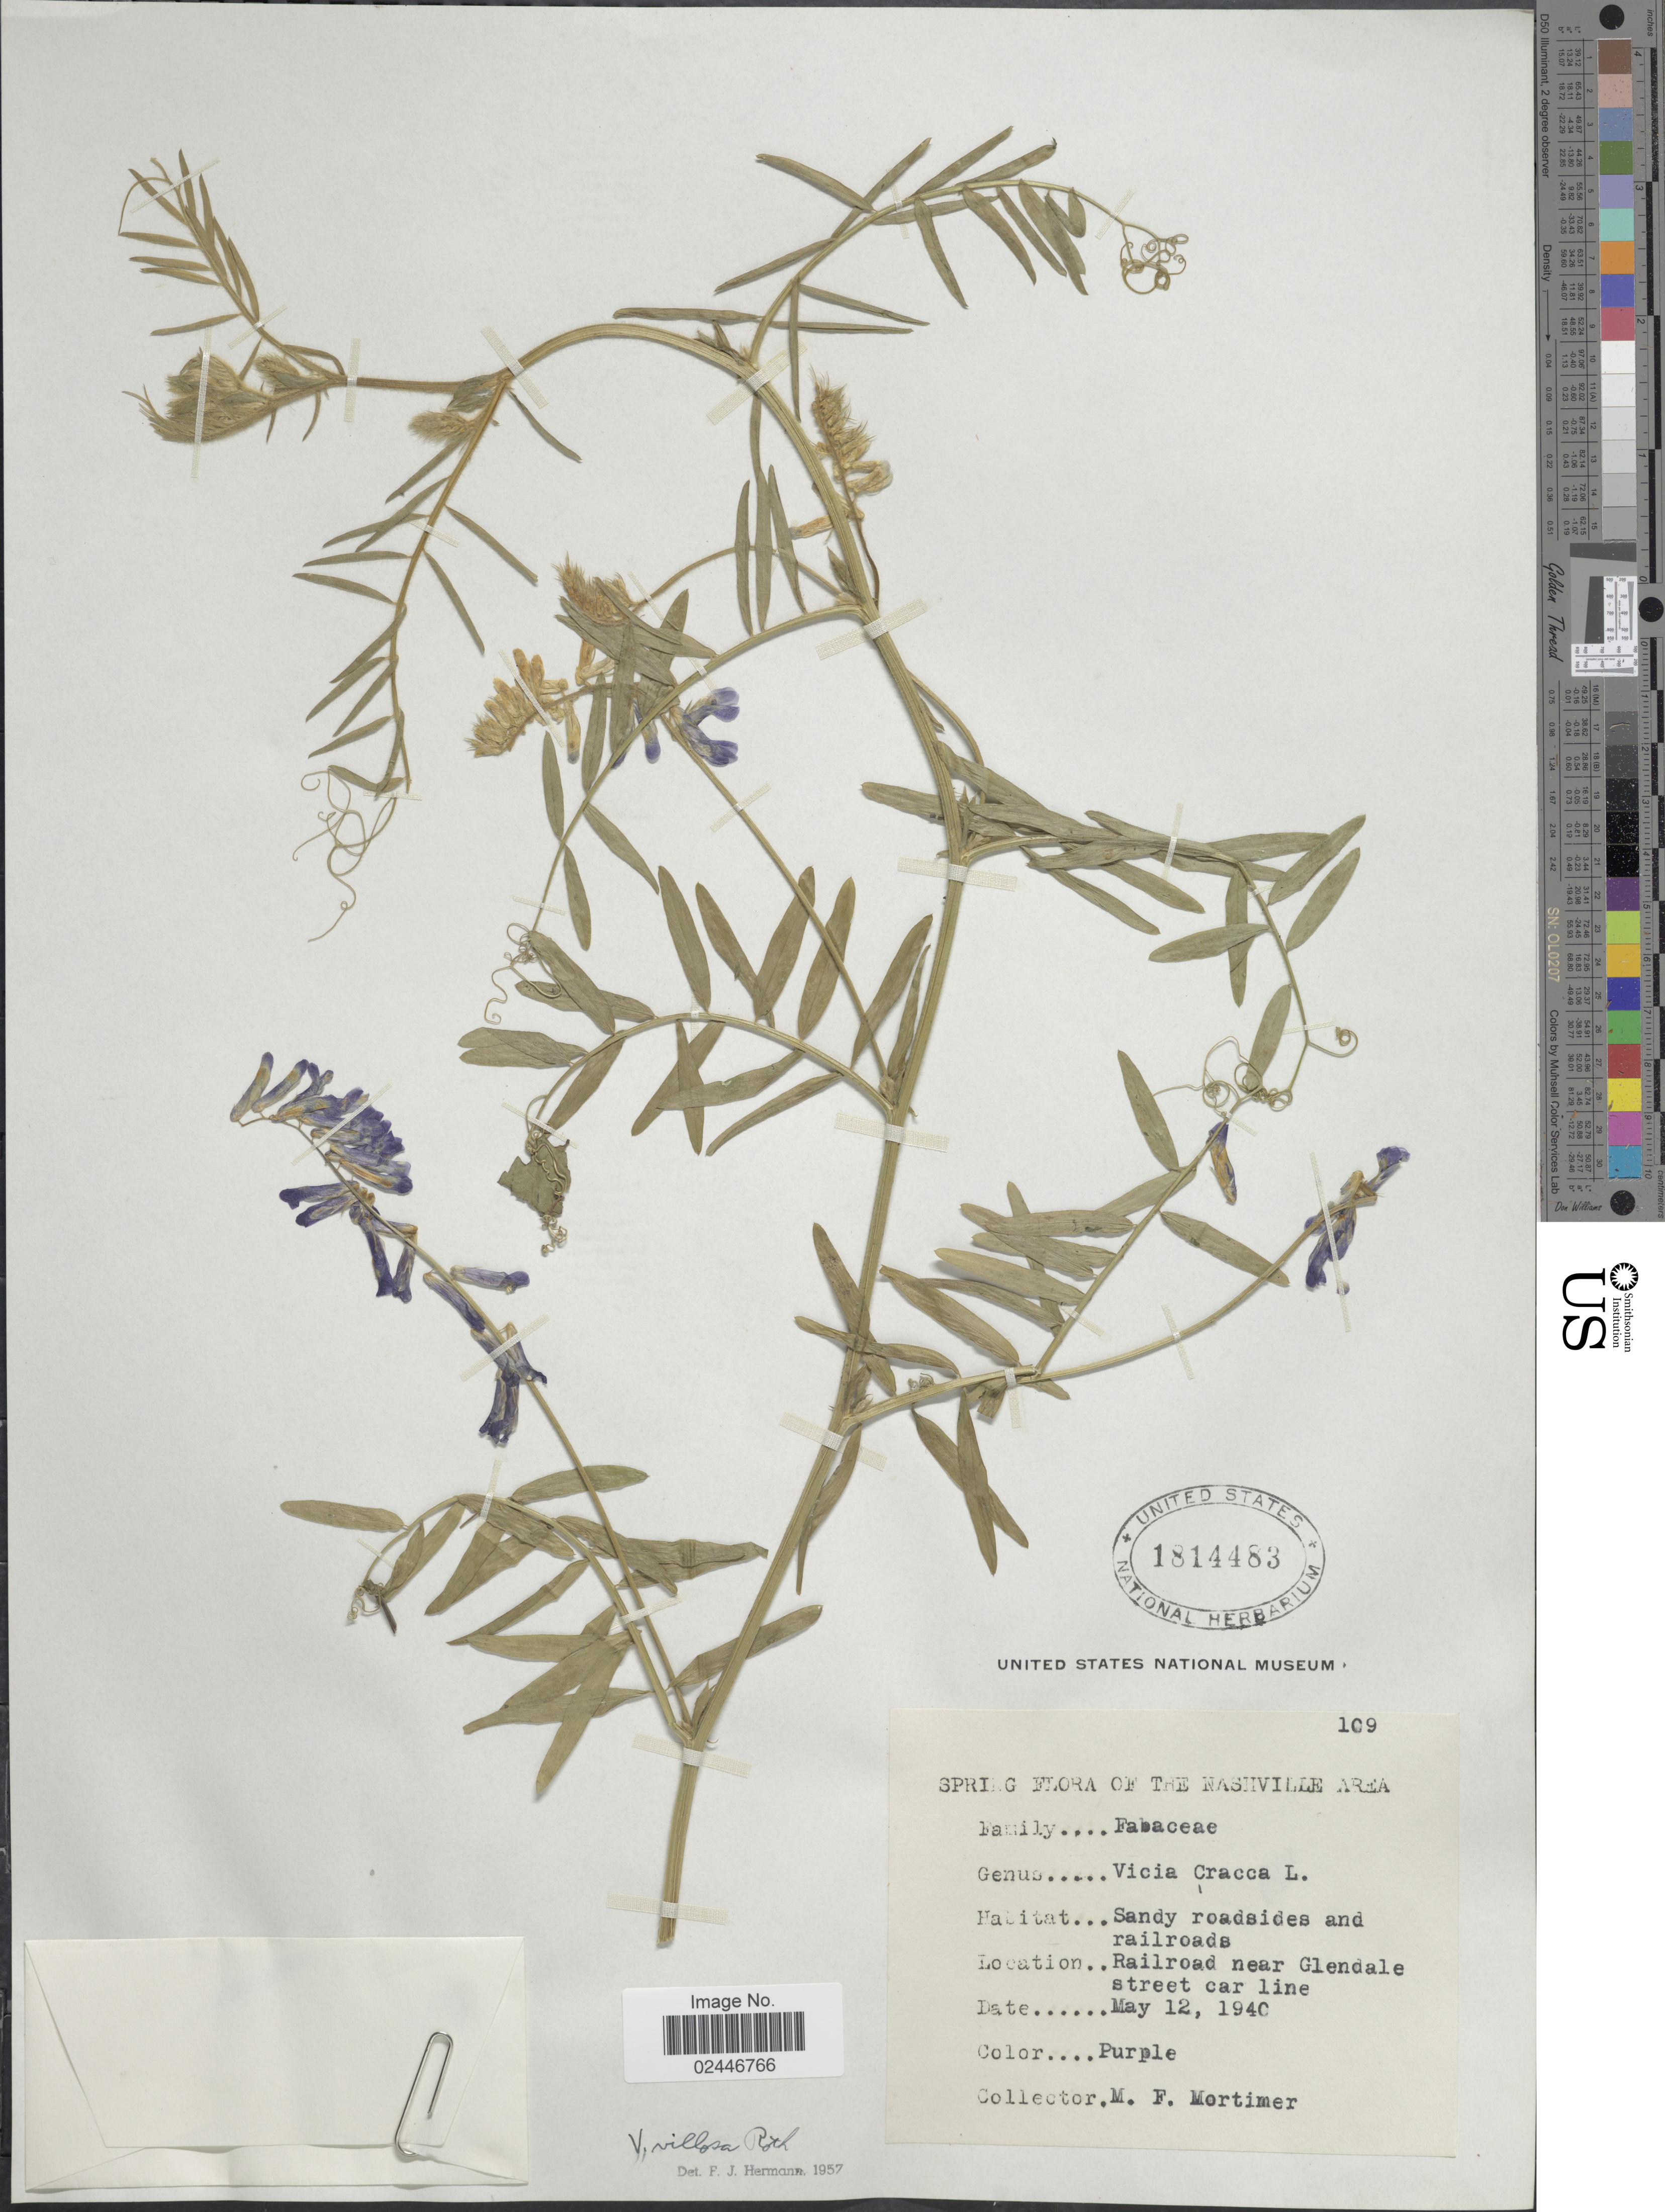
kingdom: Plantae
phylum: Tracheophyta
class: Magnoliopsida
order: Fabales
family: Fabaceae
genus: Vicia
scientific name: Vicia villosa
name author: Roth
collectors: M. Mortimer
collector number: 109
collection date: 1940-05-12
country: United States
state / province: Tennessee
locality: The Nashville Area, sandy roadsides and railroads, Railroad near Glendale street car line.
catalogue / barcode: US 1814483